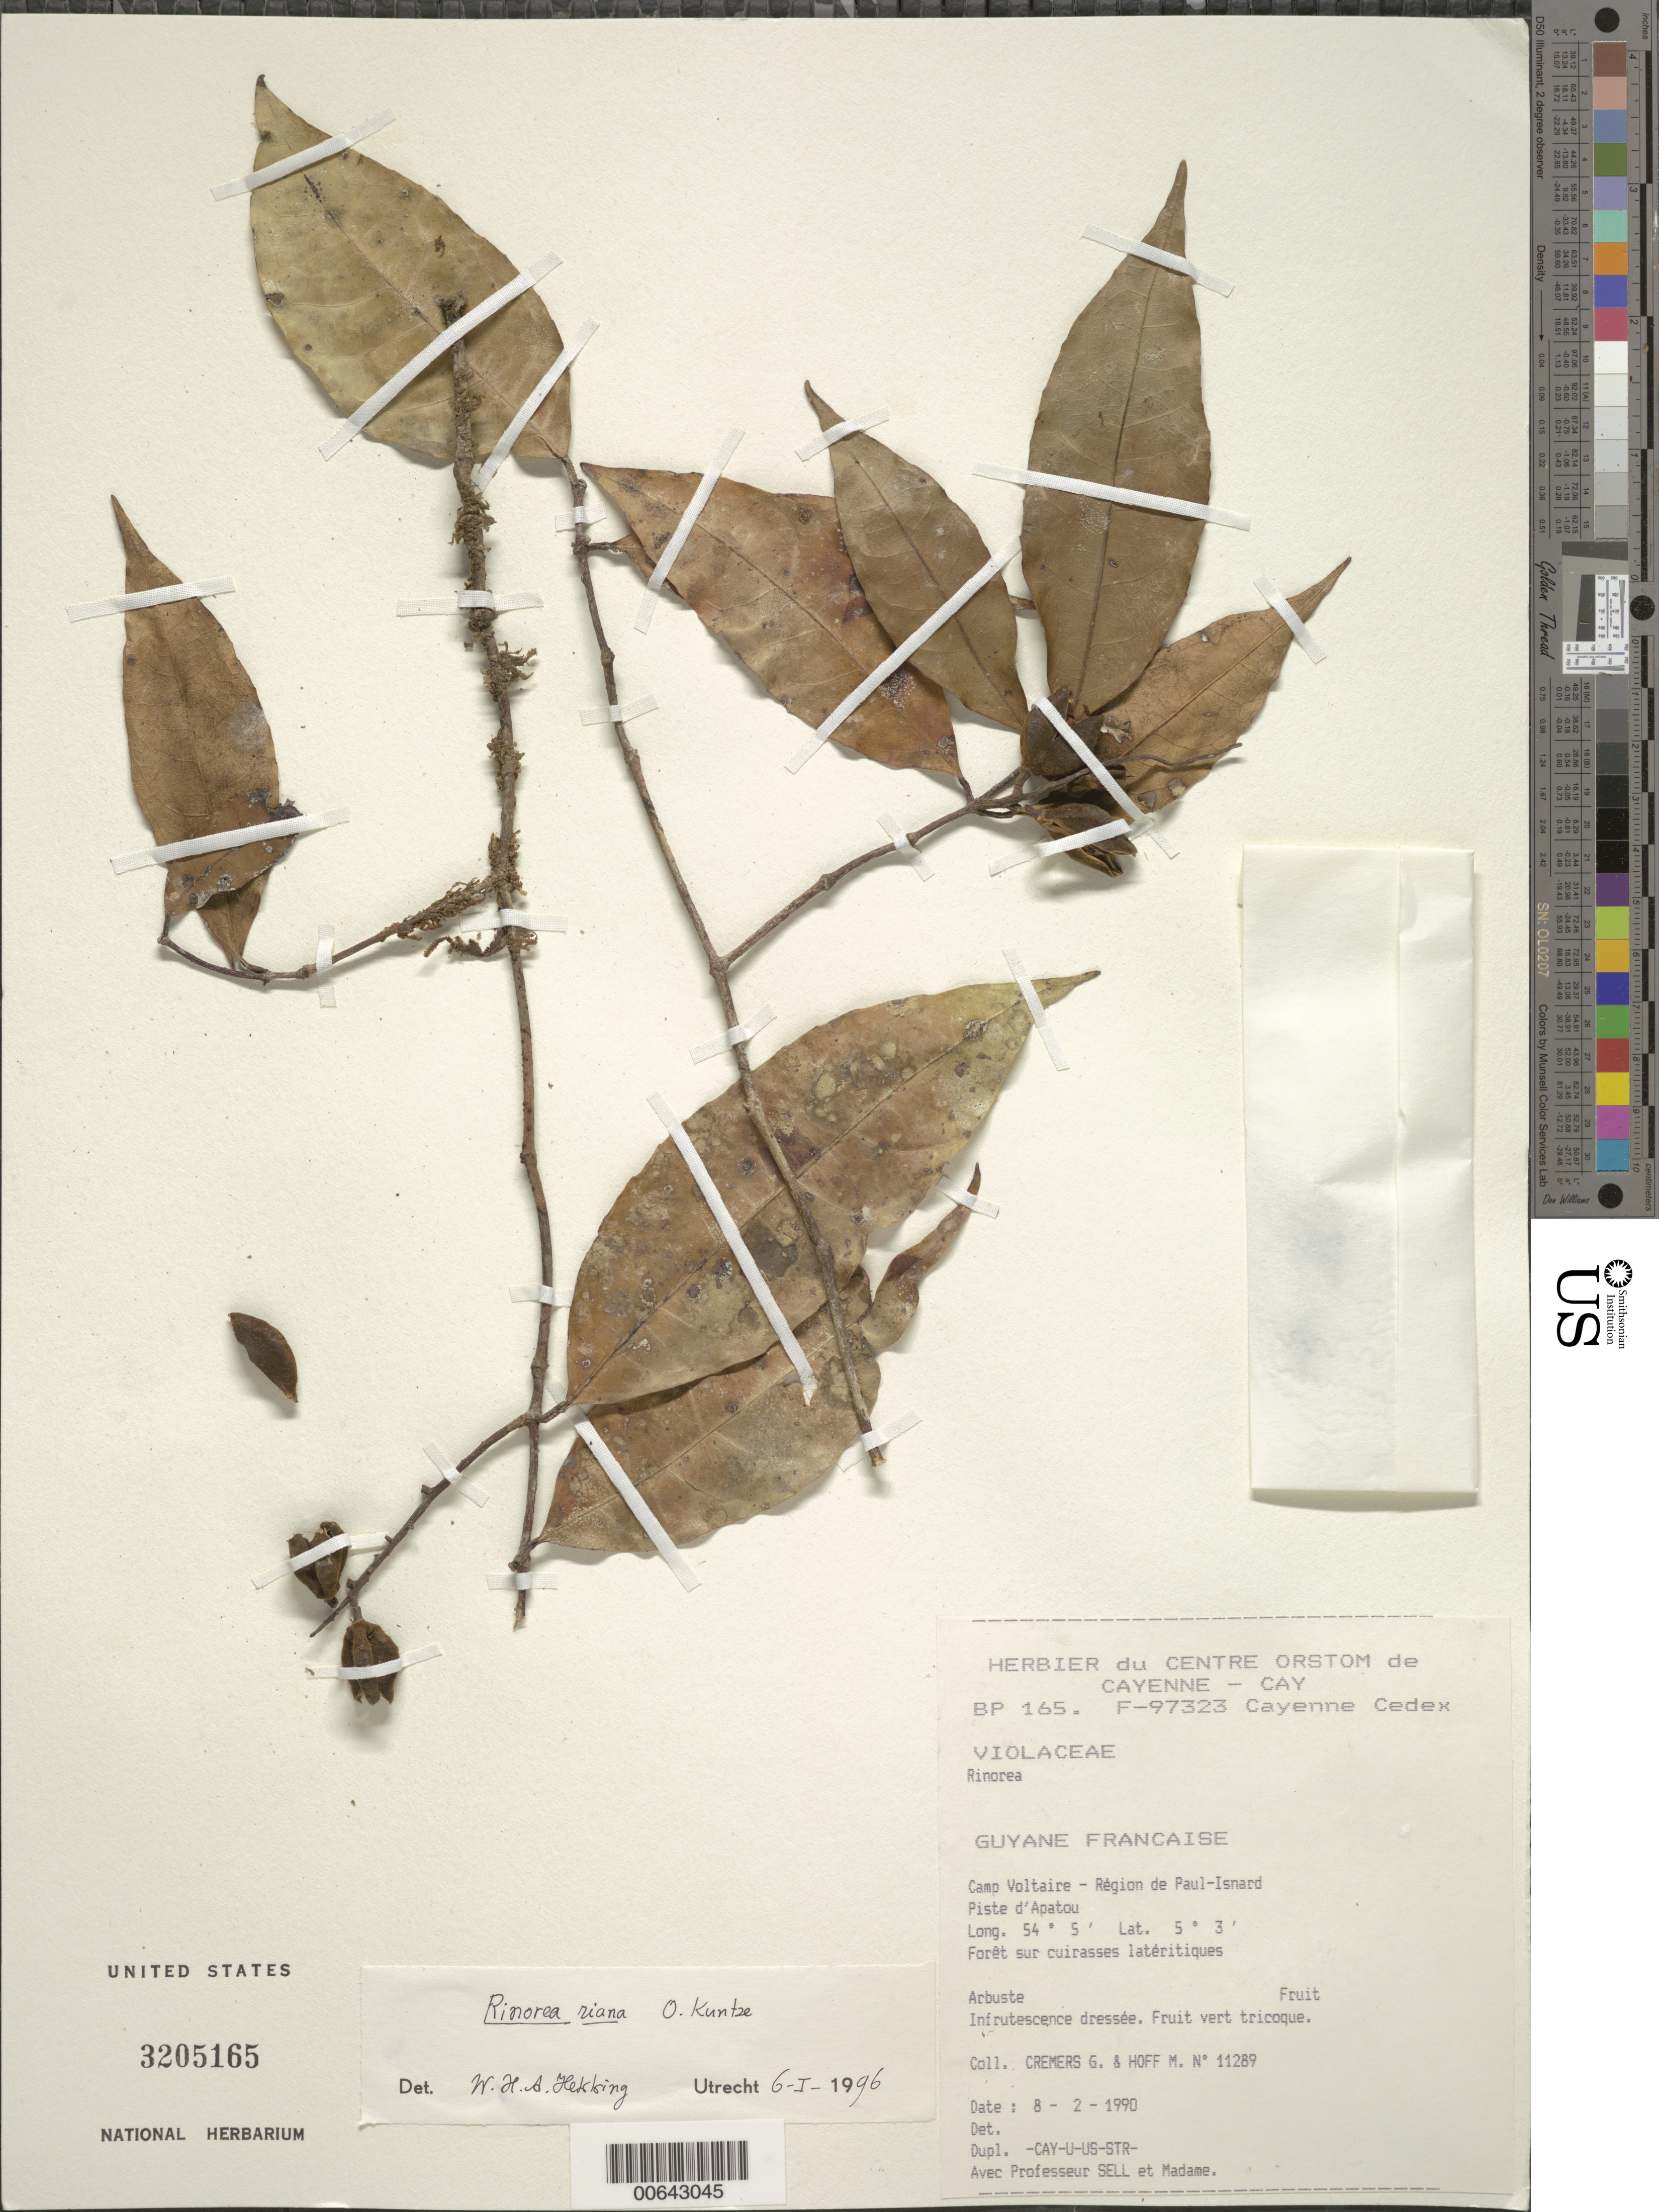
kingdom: Plantae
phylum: Tracheophyta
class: Magnoliopsida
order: Malpighiales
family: Violaceae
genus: Rinorea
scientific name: Rinorea riana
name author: Kuntze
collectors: G. Cremers & M. Hoff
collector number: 11289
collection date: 1990-02-08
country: French Guiana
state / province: Cayenne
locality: Camp Voltaire - Région de Paul-Isnard. Piste d'Apatou.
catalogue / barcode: US 3205165